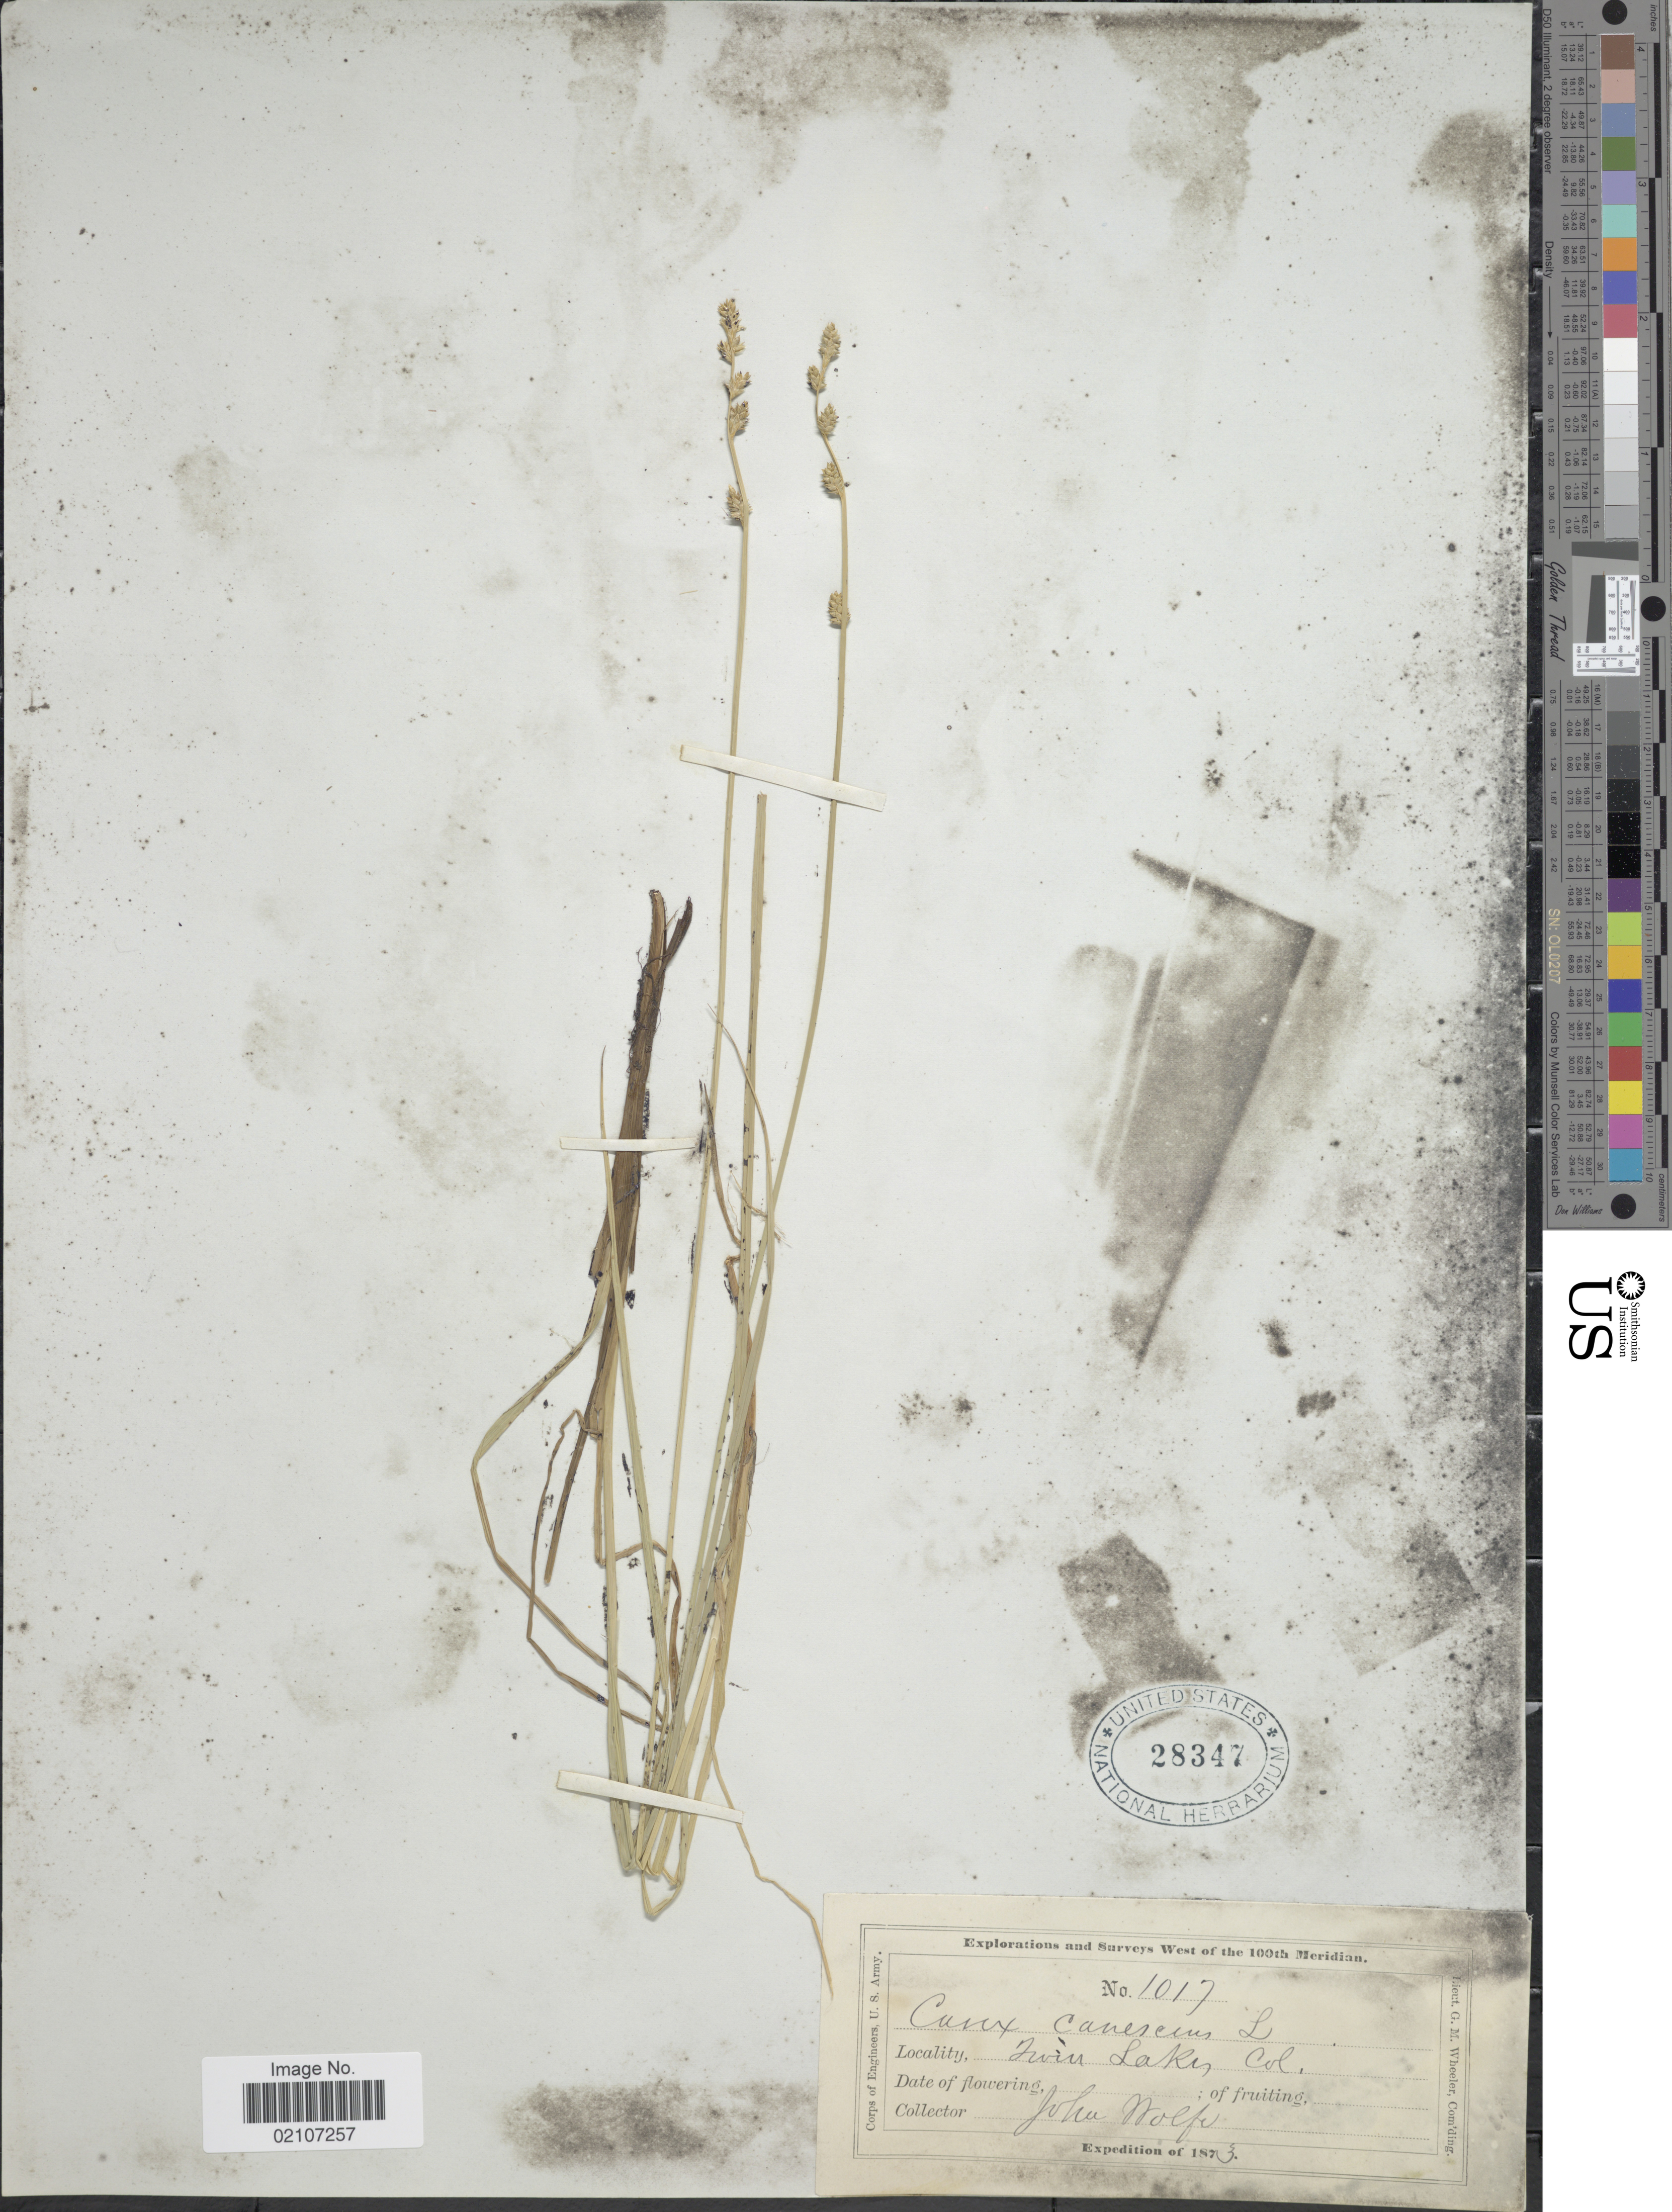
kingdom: Plantae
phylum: Tracheophyta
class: Liliopsida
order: Poales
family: Cyperaceae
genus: Carex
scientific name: Carex canescens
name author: L.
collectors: J. Wolfe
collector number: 1017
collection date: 1873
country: United States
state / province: Colorado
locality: Irvin Lake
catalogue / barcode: US 28347